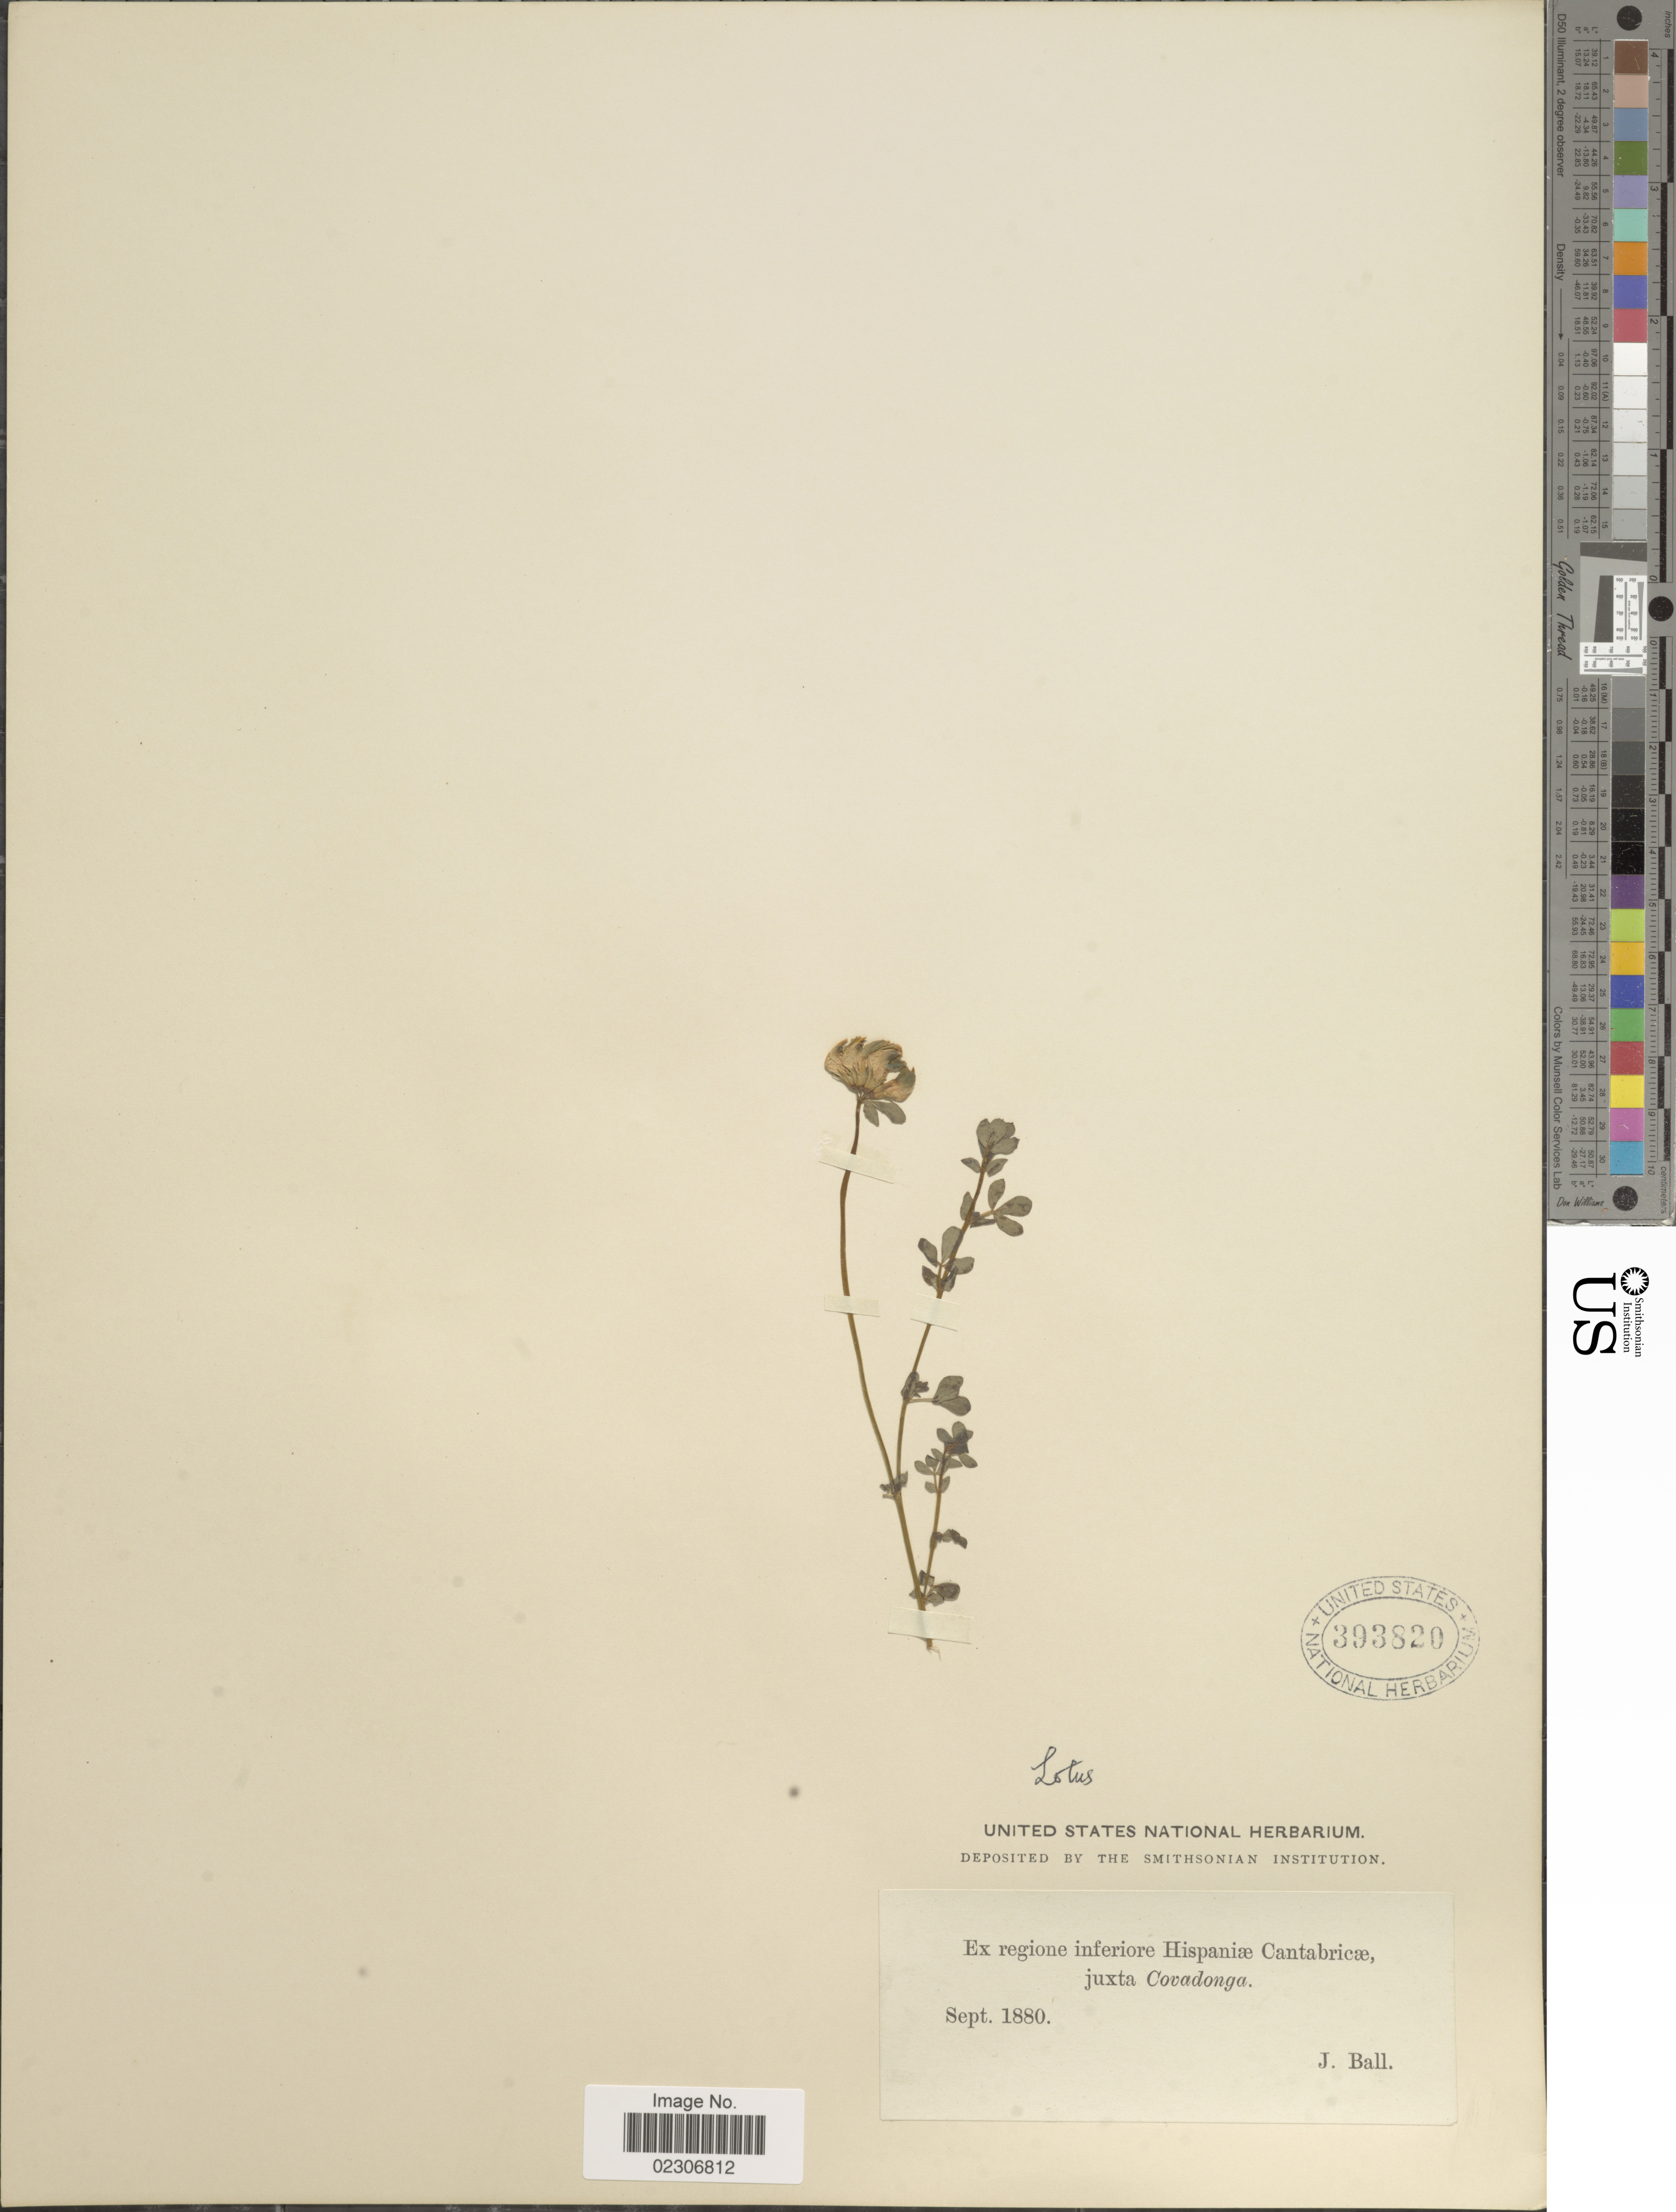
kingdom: Plantae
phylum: Tracheophyta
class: Magnoliopsida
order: Fabales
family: Fabaceae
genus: Lotus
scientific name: Lotus sp.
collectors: J. Ball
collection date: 1880-09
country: Spain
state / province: Cantabria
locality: Regione inferiore Hispaniae Cantabricae juxta Covadonga.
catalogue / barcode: US 393820